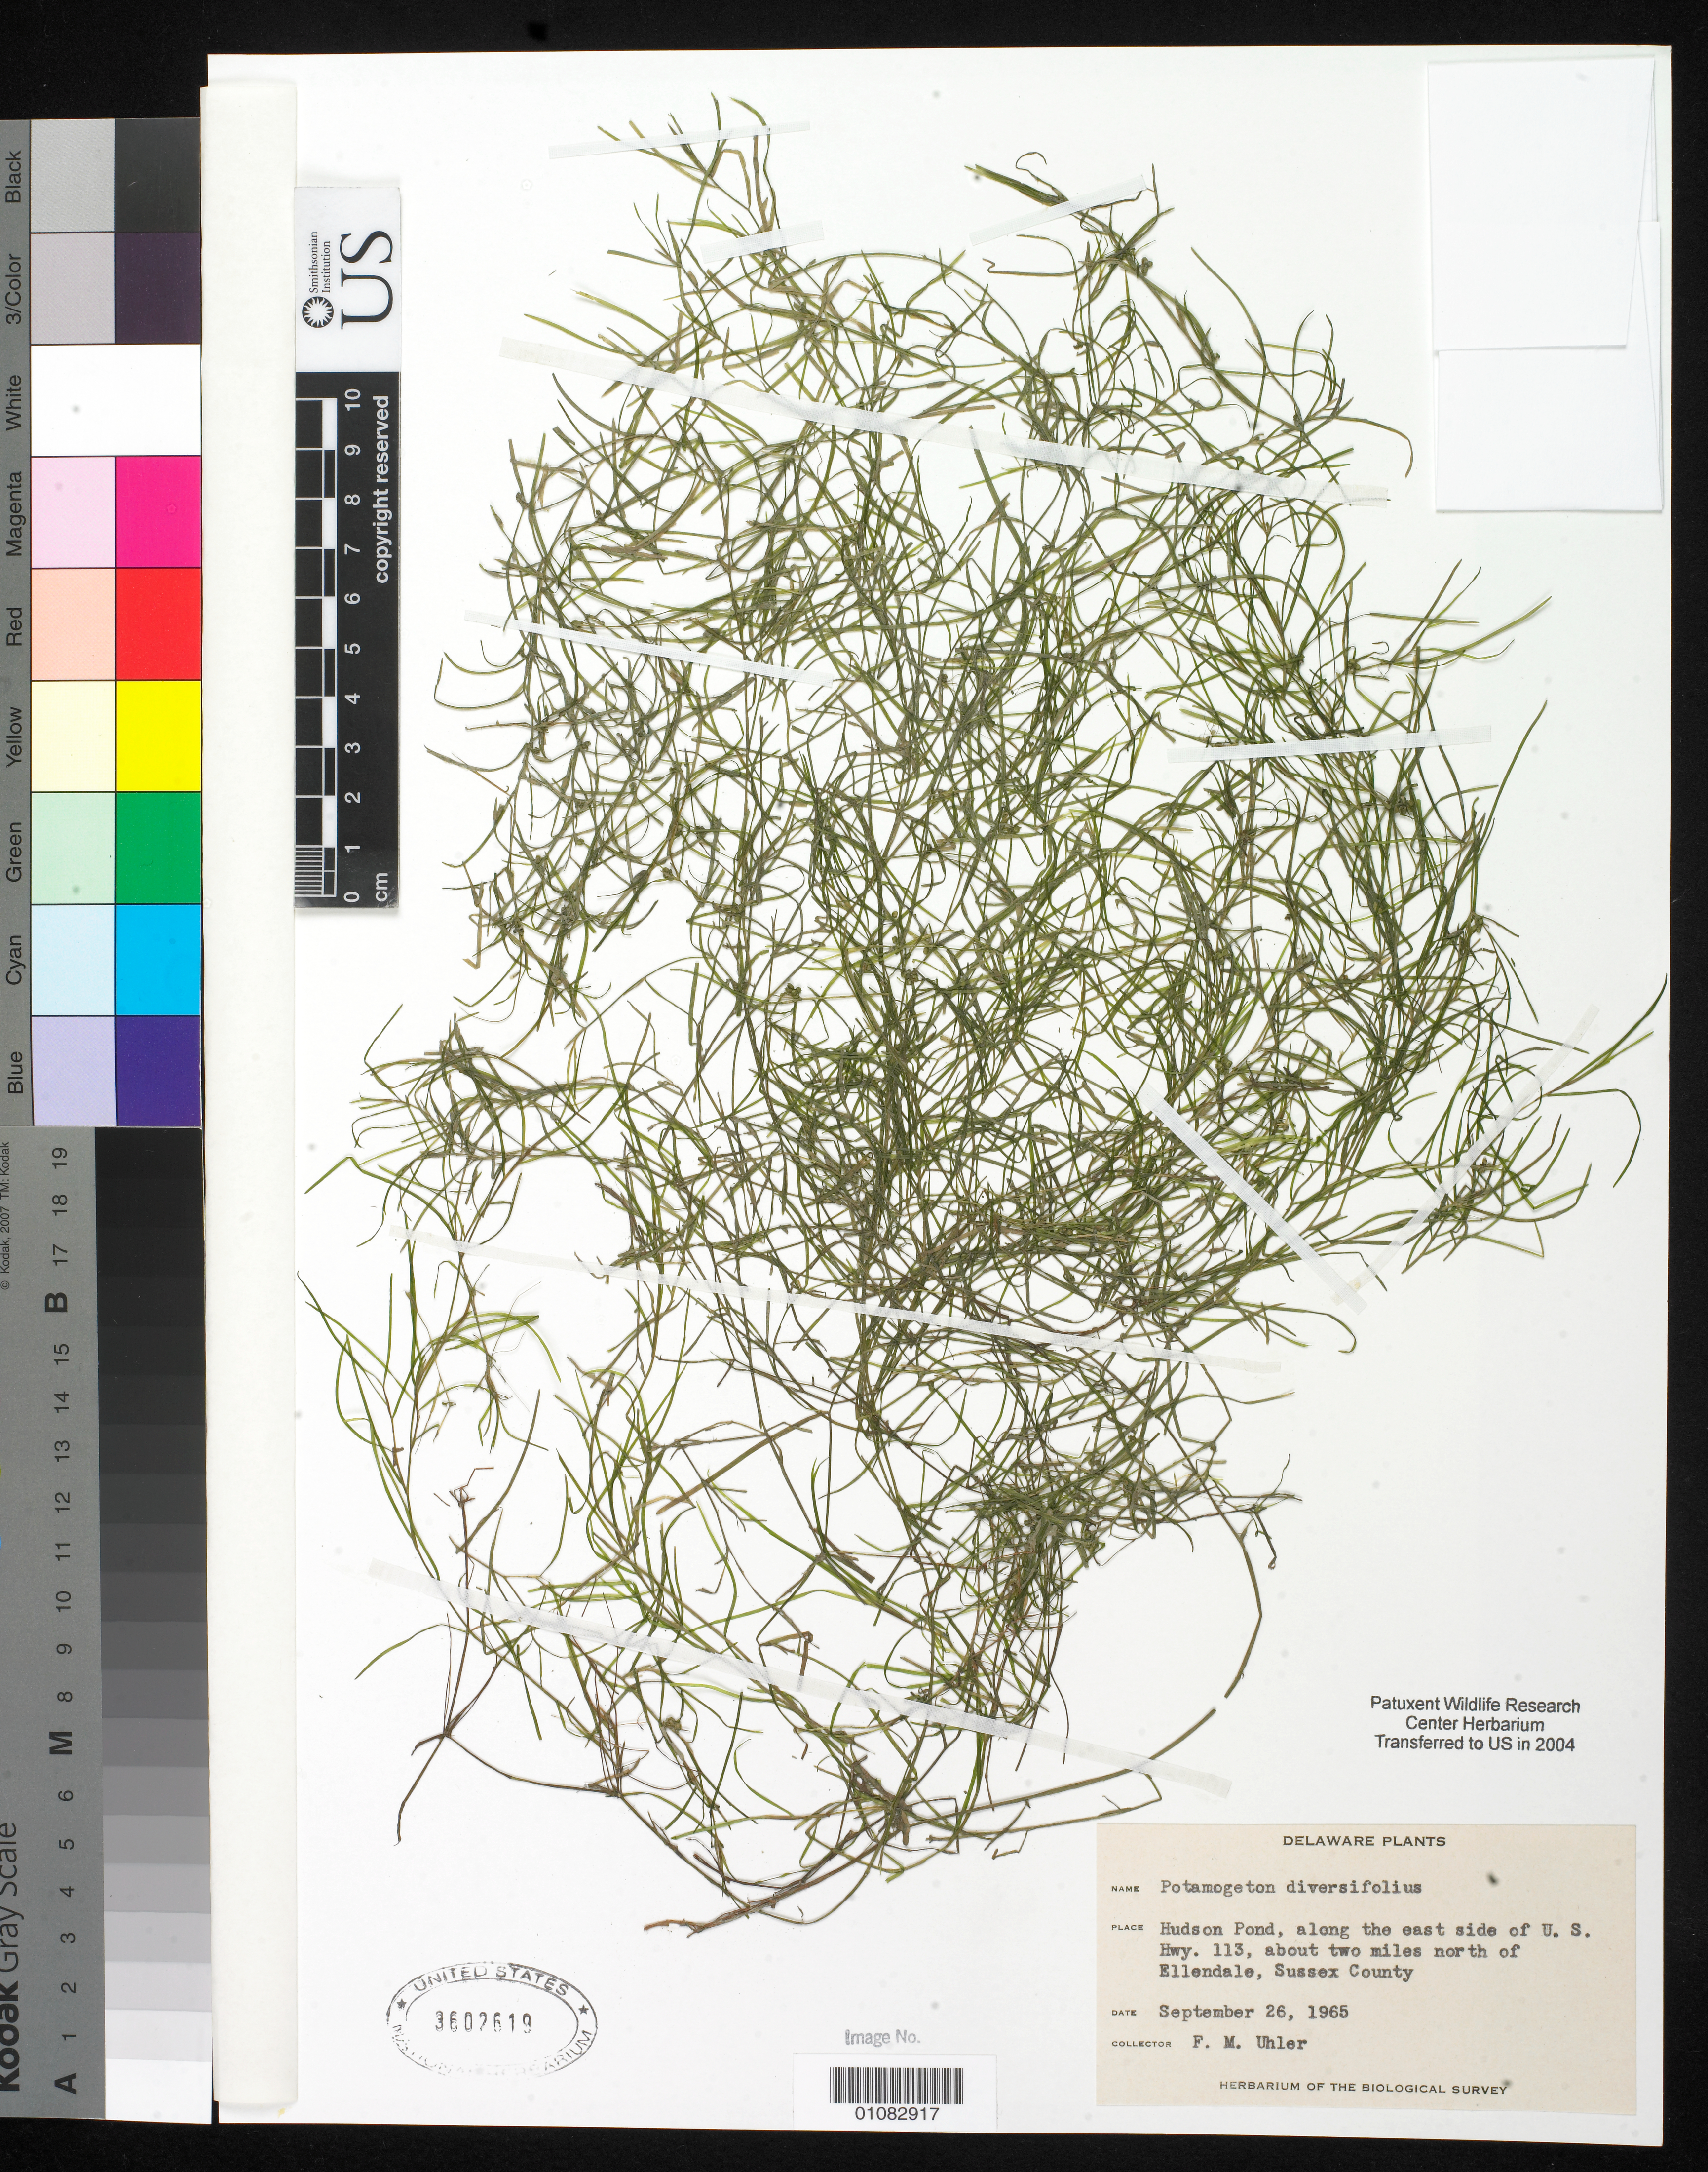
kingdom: Plantae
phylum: Tracheophyta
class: Liliopsida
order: Alismatales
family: Potamogetonaceae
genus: Potamogeton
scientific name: Potamogeton diversifolius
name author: Raf.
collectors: F. Uhler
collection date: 1965-09-26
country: United States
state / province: Delaware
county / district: Sussex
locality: about 2 mi. N of Ellendale, along the E side of U.S. Hwy. 113, Hudson Pond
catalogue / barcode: US 3602619